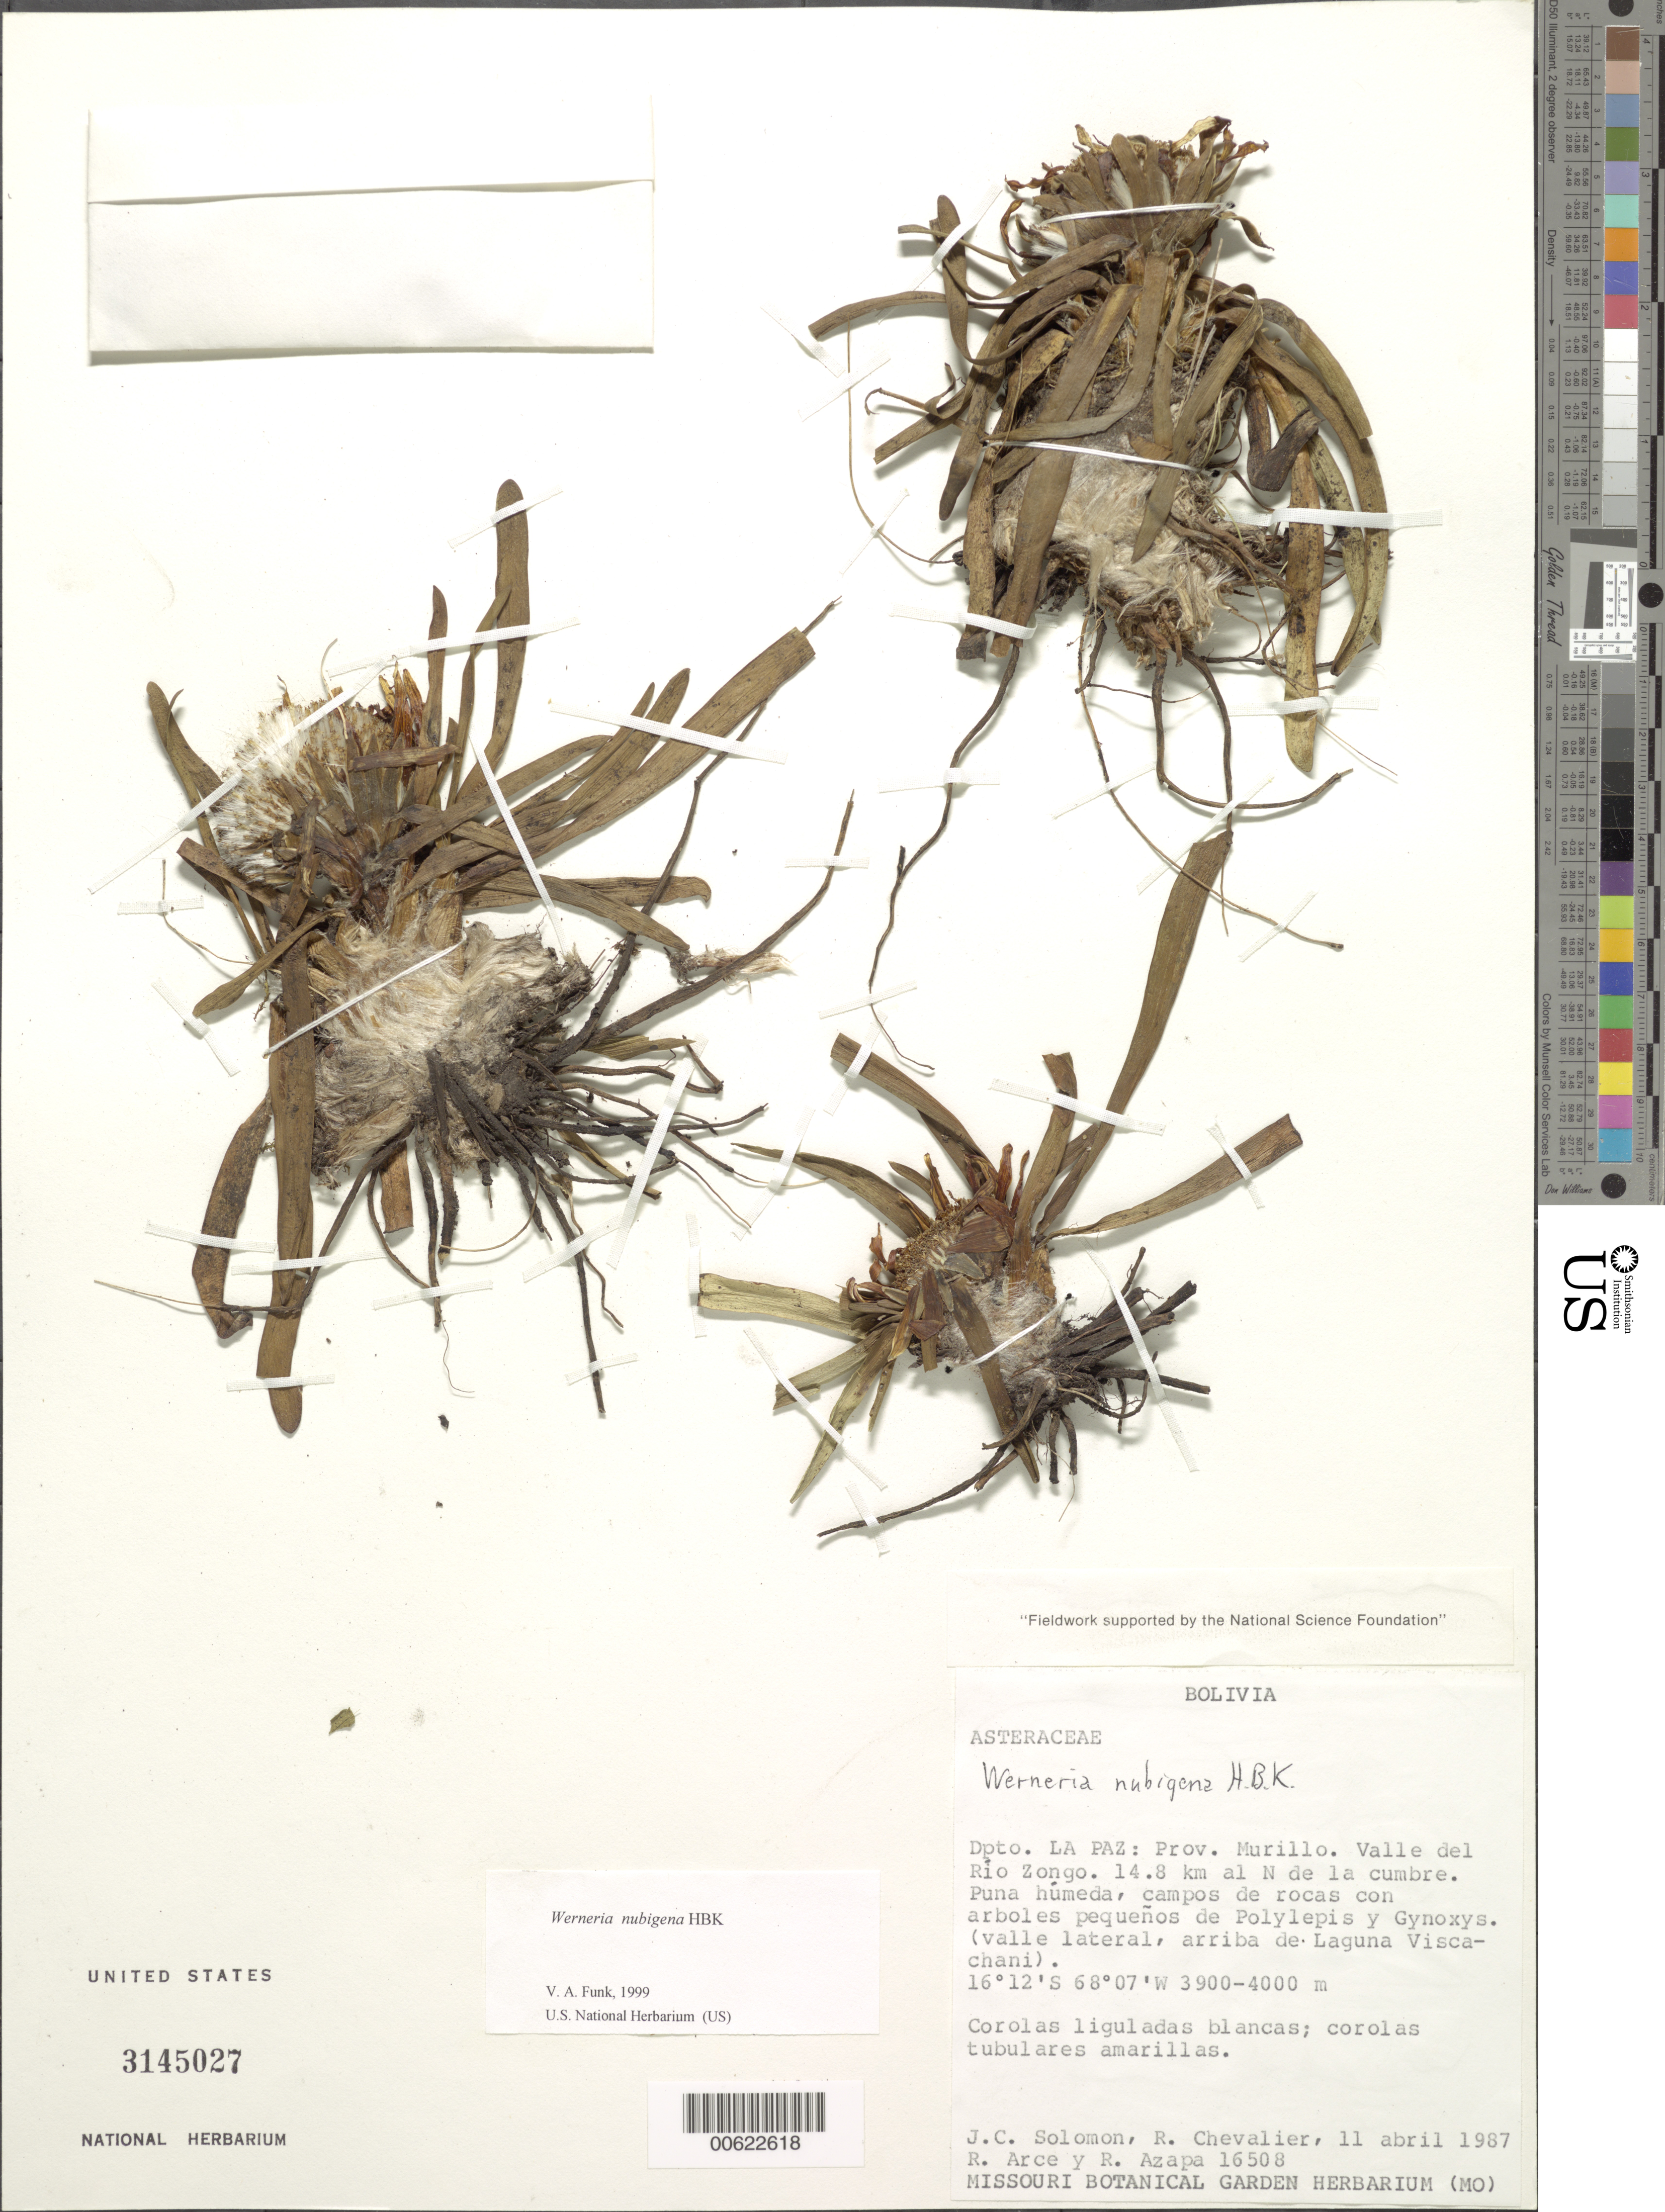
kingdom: Plantae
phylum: Tracheophyta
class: Magnoliopsida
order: Asterales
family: Asteraceae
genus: Werneria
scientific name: Werneria nubigena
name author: Kunth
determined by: Funk, Vicki A., (BOT), Smithsonian Institution - National Museum of Natural History (UNITED STATES)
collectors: J. C. Solomon, R. C. Chevalier, R. Arce & R. Azapa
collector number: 16508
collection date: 1987-04-11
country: Bolivia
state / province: La Paz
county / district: Murillo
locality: Valle del Río Zongo, 14.8 km al N de la cumbre. Puna húmeda. Valle lateral, arriba Laguna Viscachani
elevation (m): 3900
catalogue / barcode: US 3145027